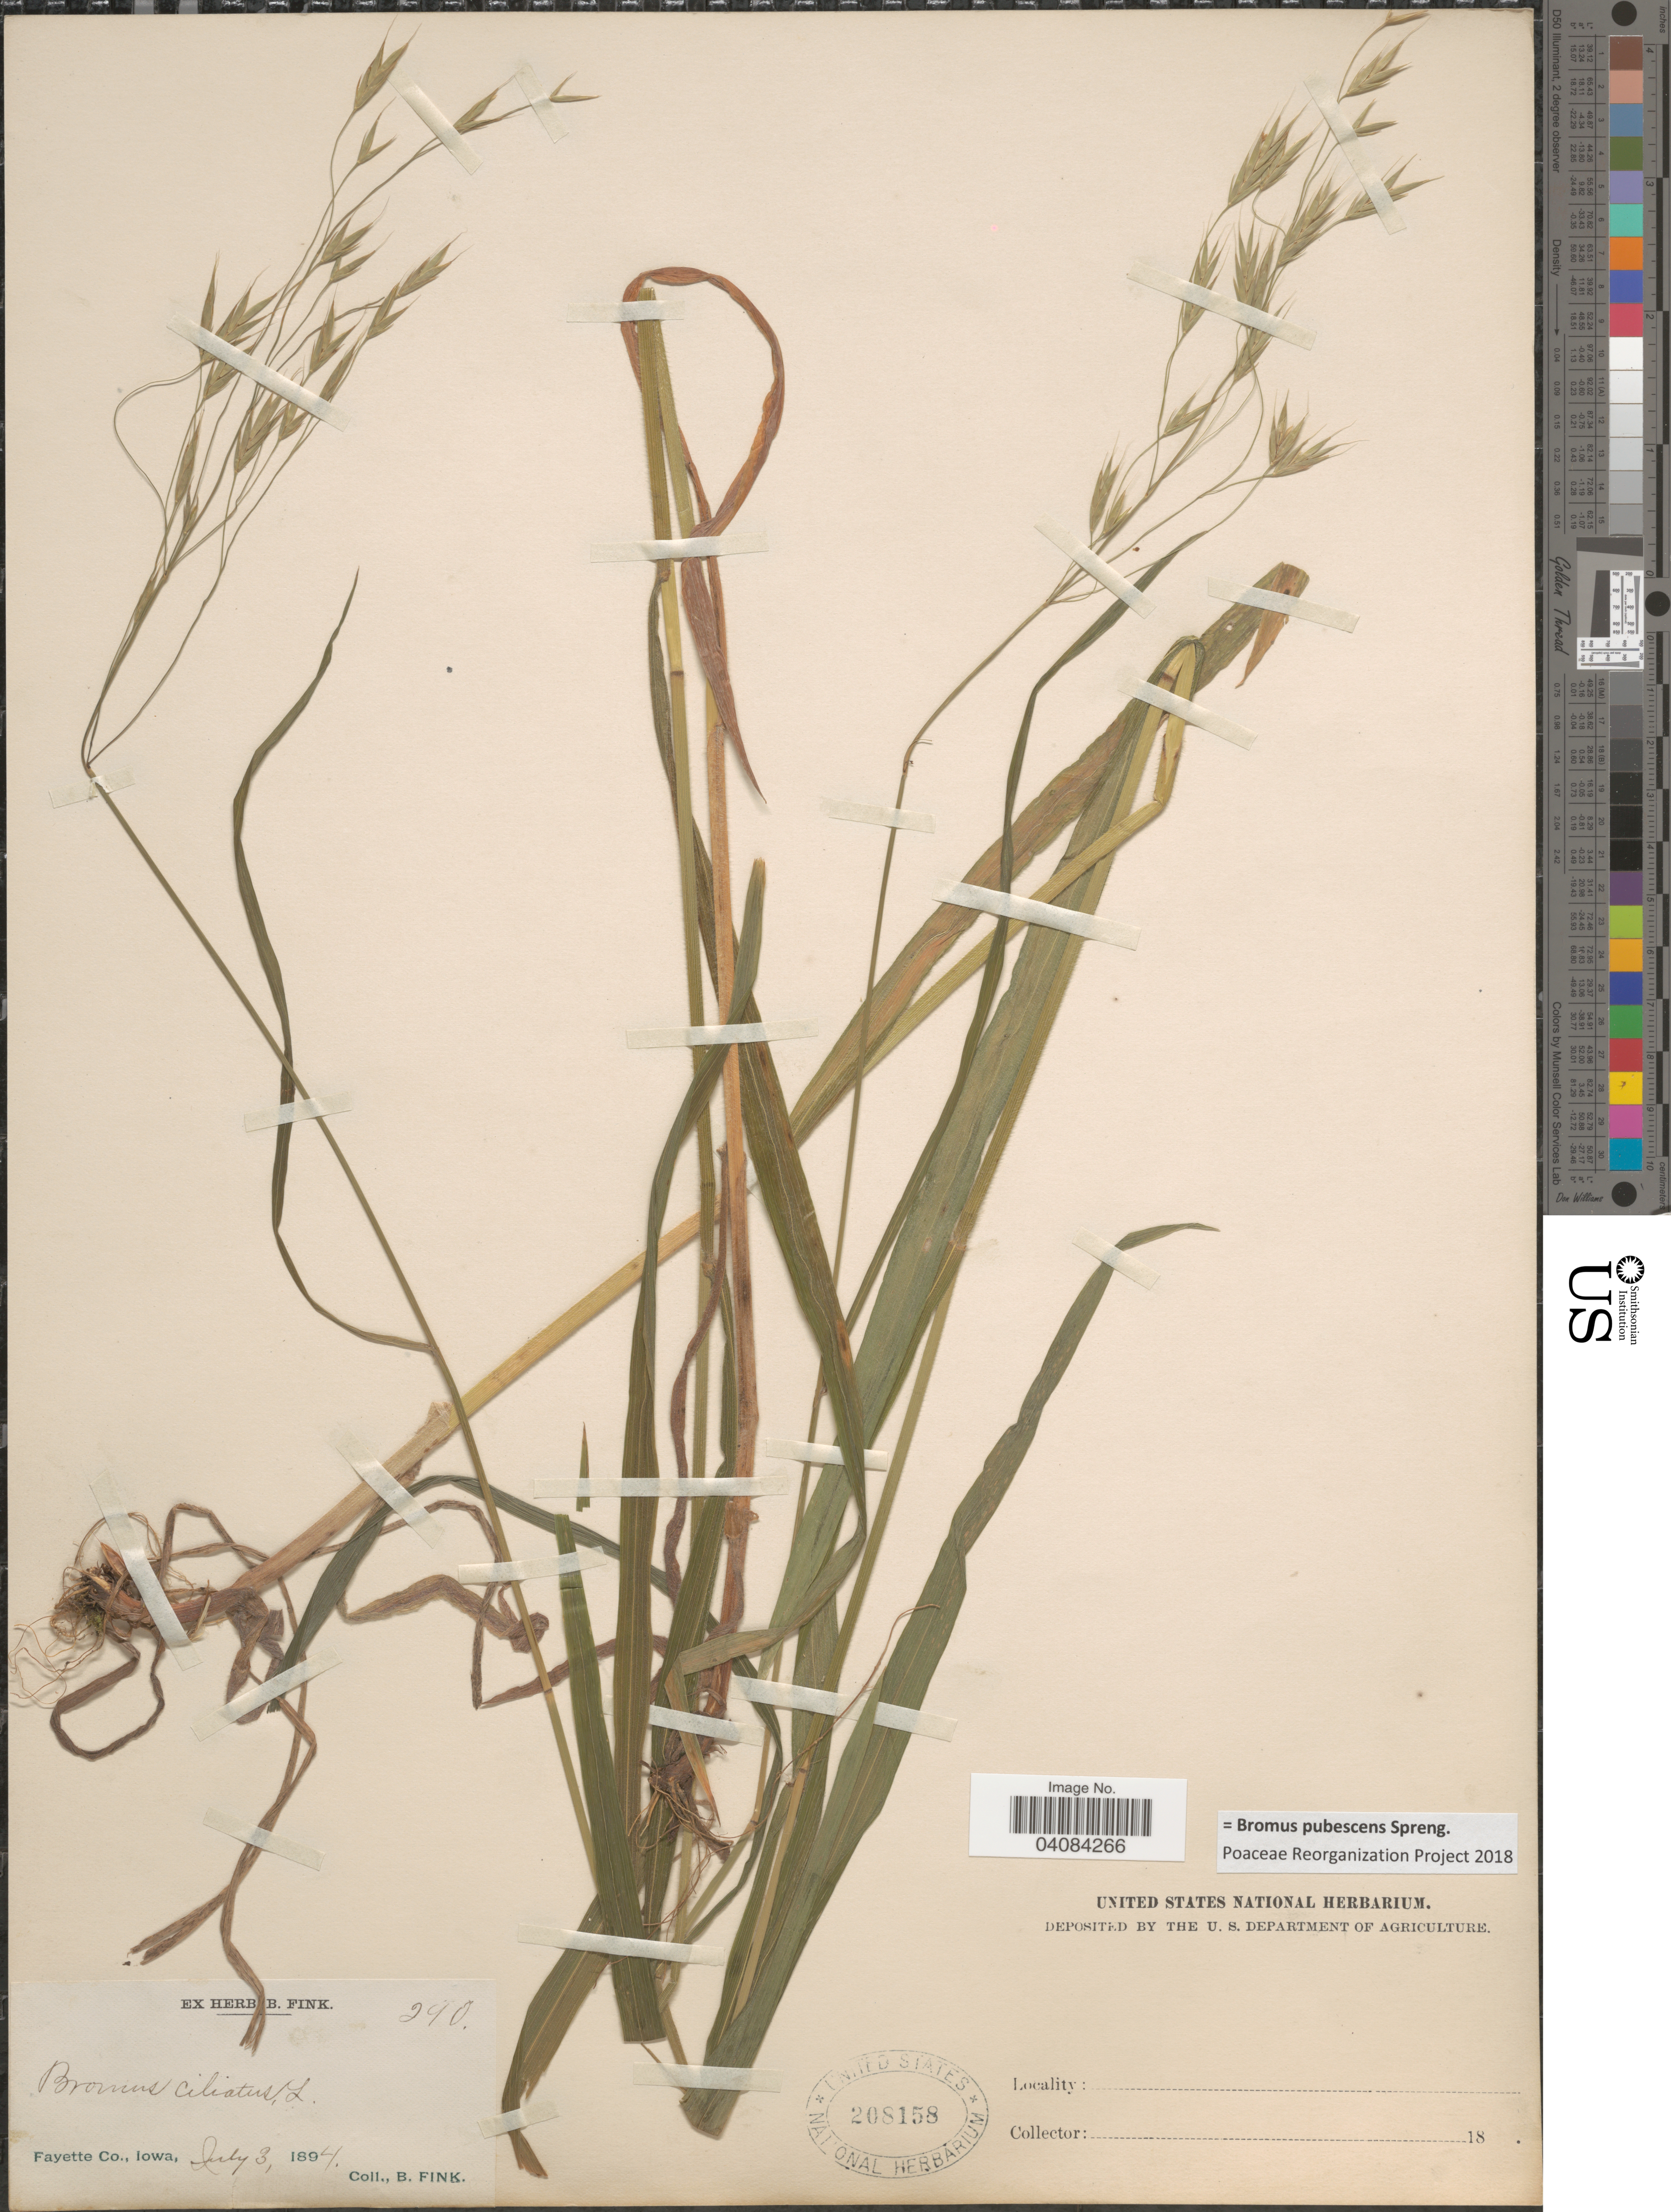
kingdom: Plantae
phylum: Tracheophyta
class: Liliopsida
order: Poales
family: Poaceae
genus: Bromus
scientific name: Bromus pubescens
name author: Muhl. ex Willd.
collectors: B. Fink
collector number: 290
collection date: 1894-07-03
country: United States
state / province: Iowa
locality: Fayette Co.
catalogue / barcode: US 208158